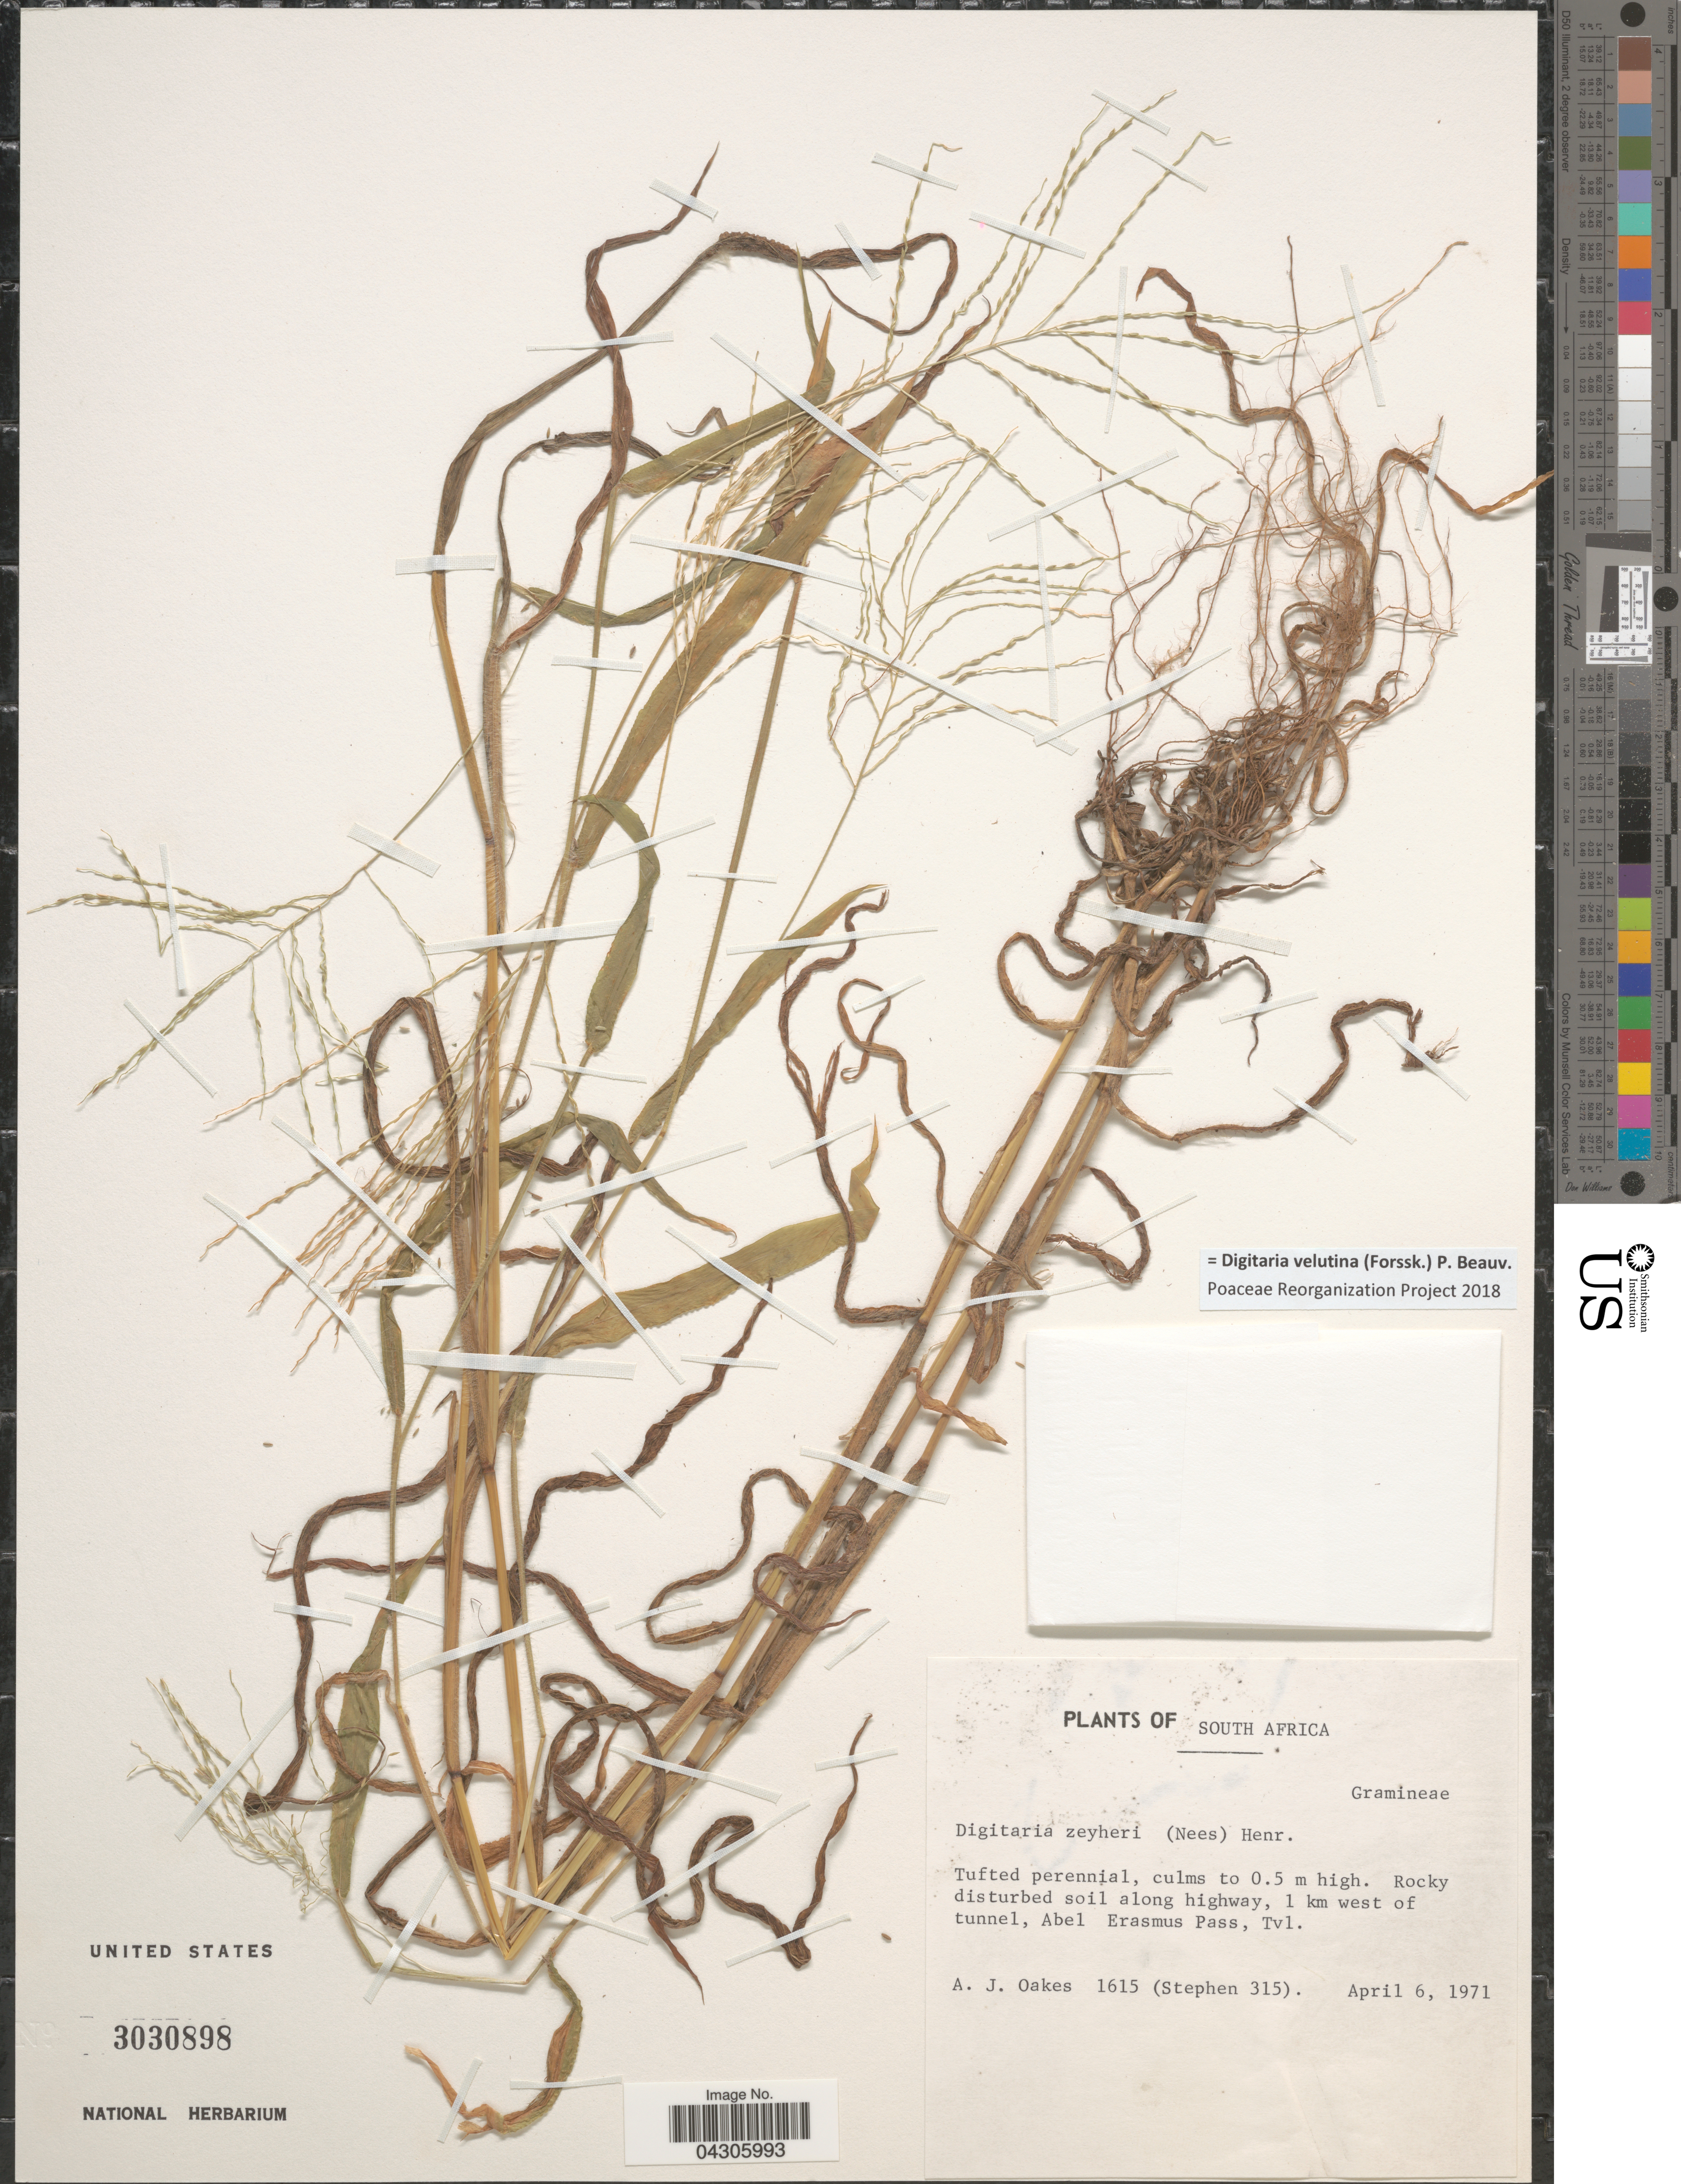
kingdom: Plantae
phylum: Tracheophyta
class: Liliopsida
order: Poales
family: Poaceae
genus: Digitaria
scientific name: Digitaria velutina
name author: (Forssk.) P. Beauv.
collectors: A. Oakes & Stephen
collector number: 1615/315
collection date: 1971-04-06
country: South Africa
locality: Rocky disturbed soil along highway, 1 km west of tunnel, Abel Erasmus Pass, Tvl.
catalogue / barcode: US 3030898